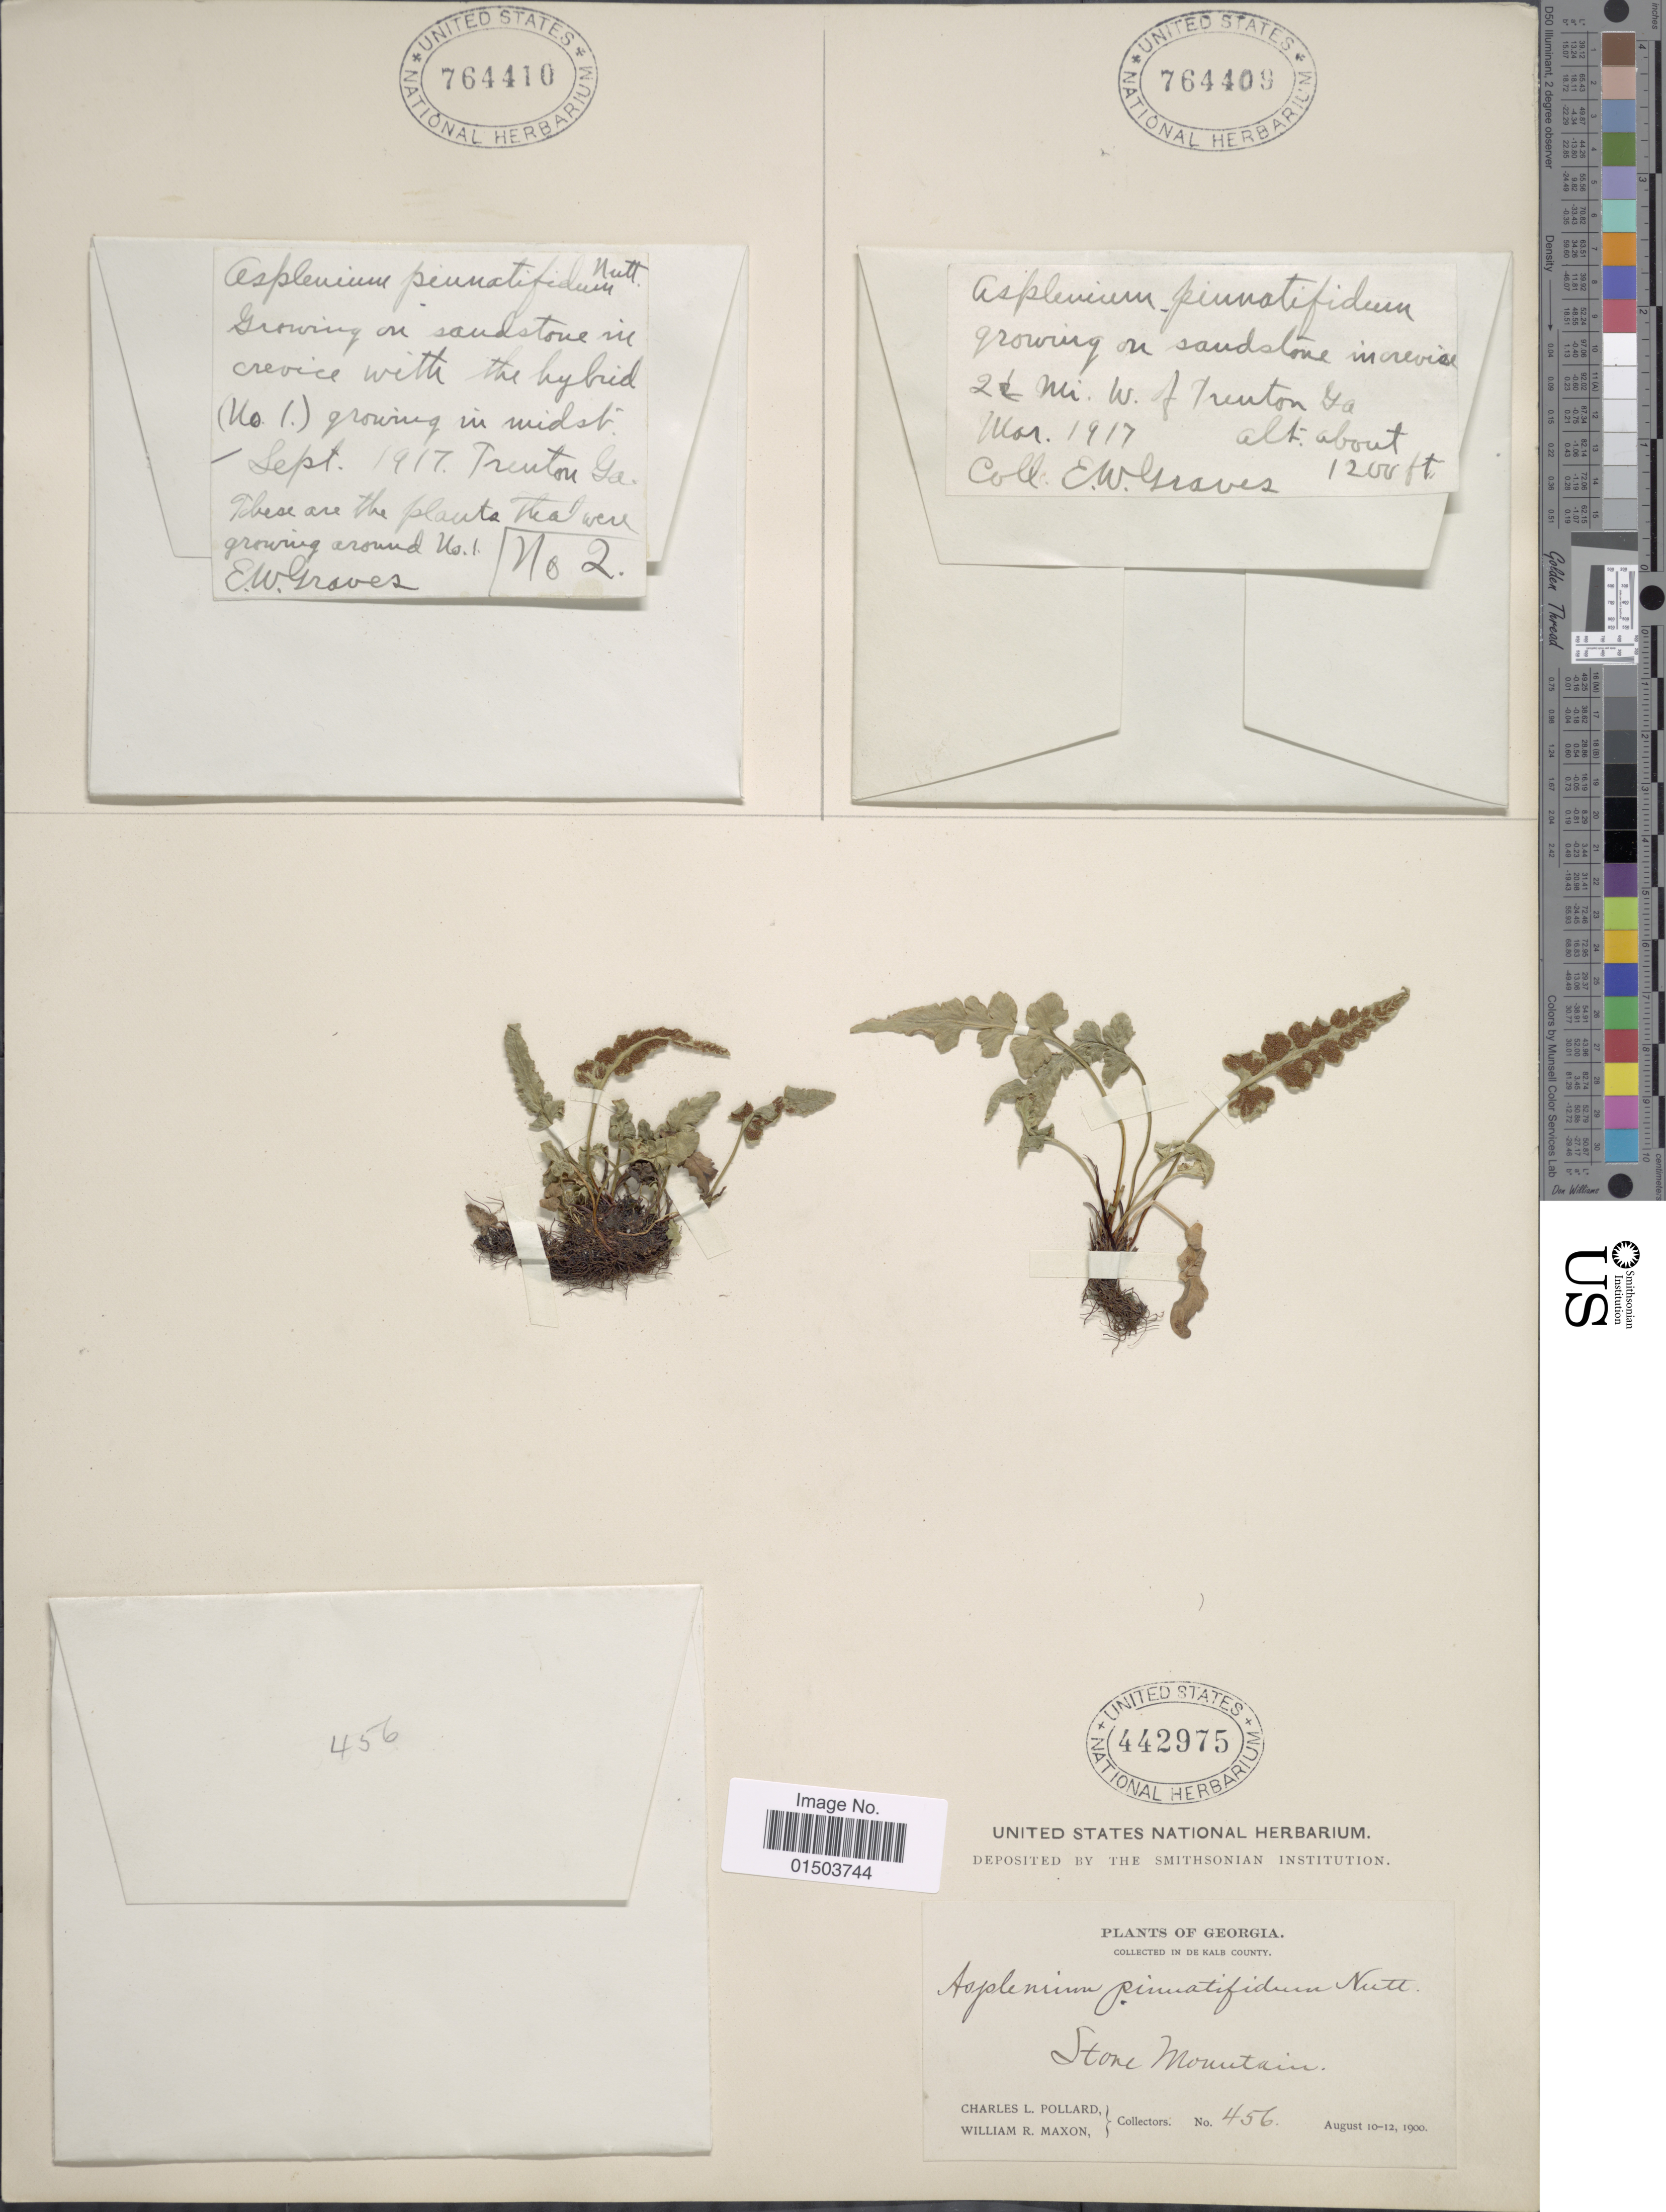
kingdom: Plantae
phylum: Tracheophyta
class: Polypodiopsida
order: Polypodiales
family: Aspleniaceae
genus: Asplenium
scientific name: Asplenium pinnatifidum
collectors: C. L. Pollard & W. R. Maxon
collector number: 456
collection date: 1900-08-10/1900-08-12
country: United States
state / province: Georgia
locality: In de Kalb County. stone Mountain.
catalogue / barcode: US 442975